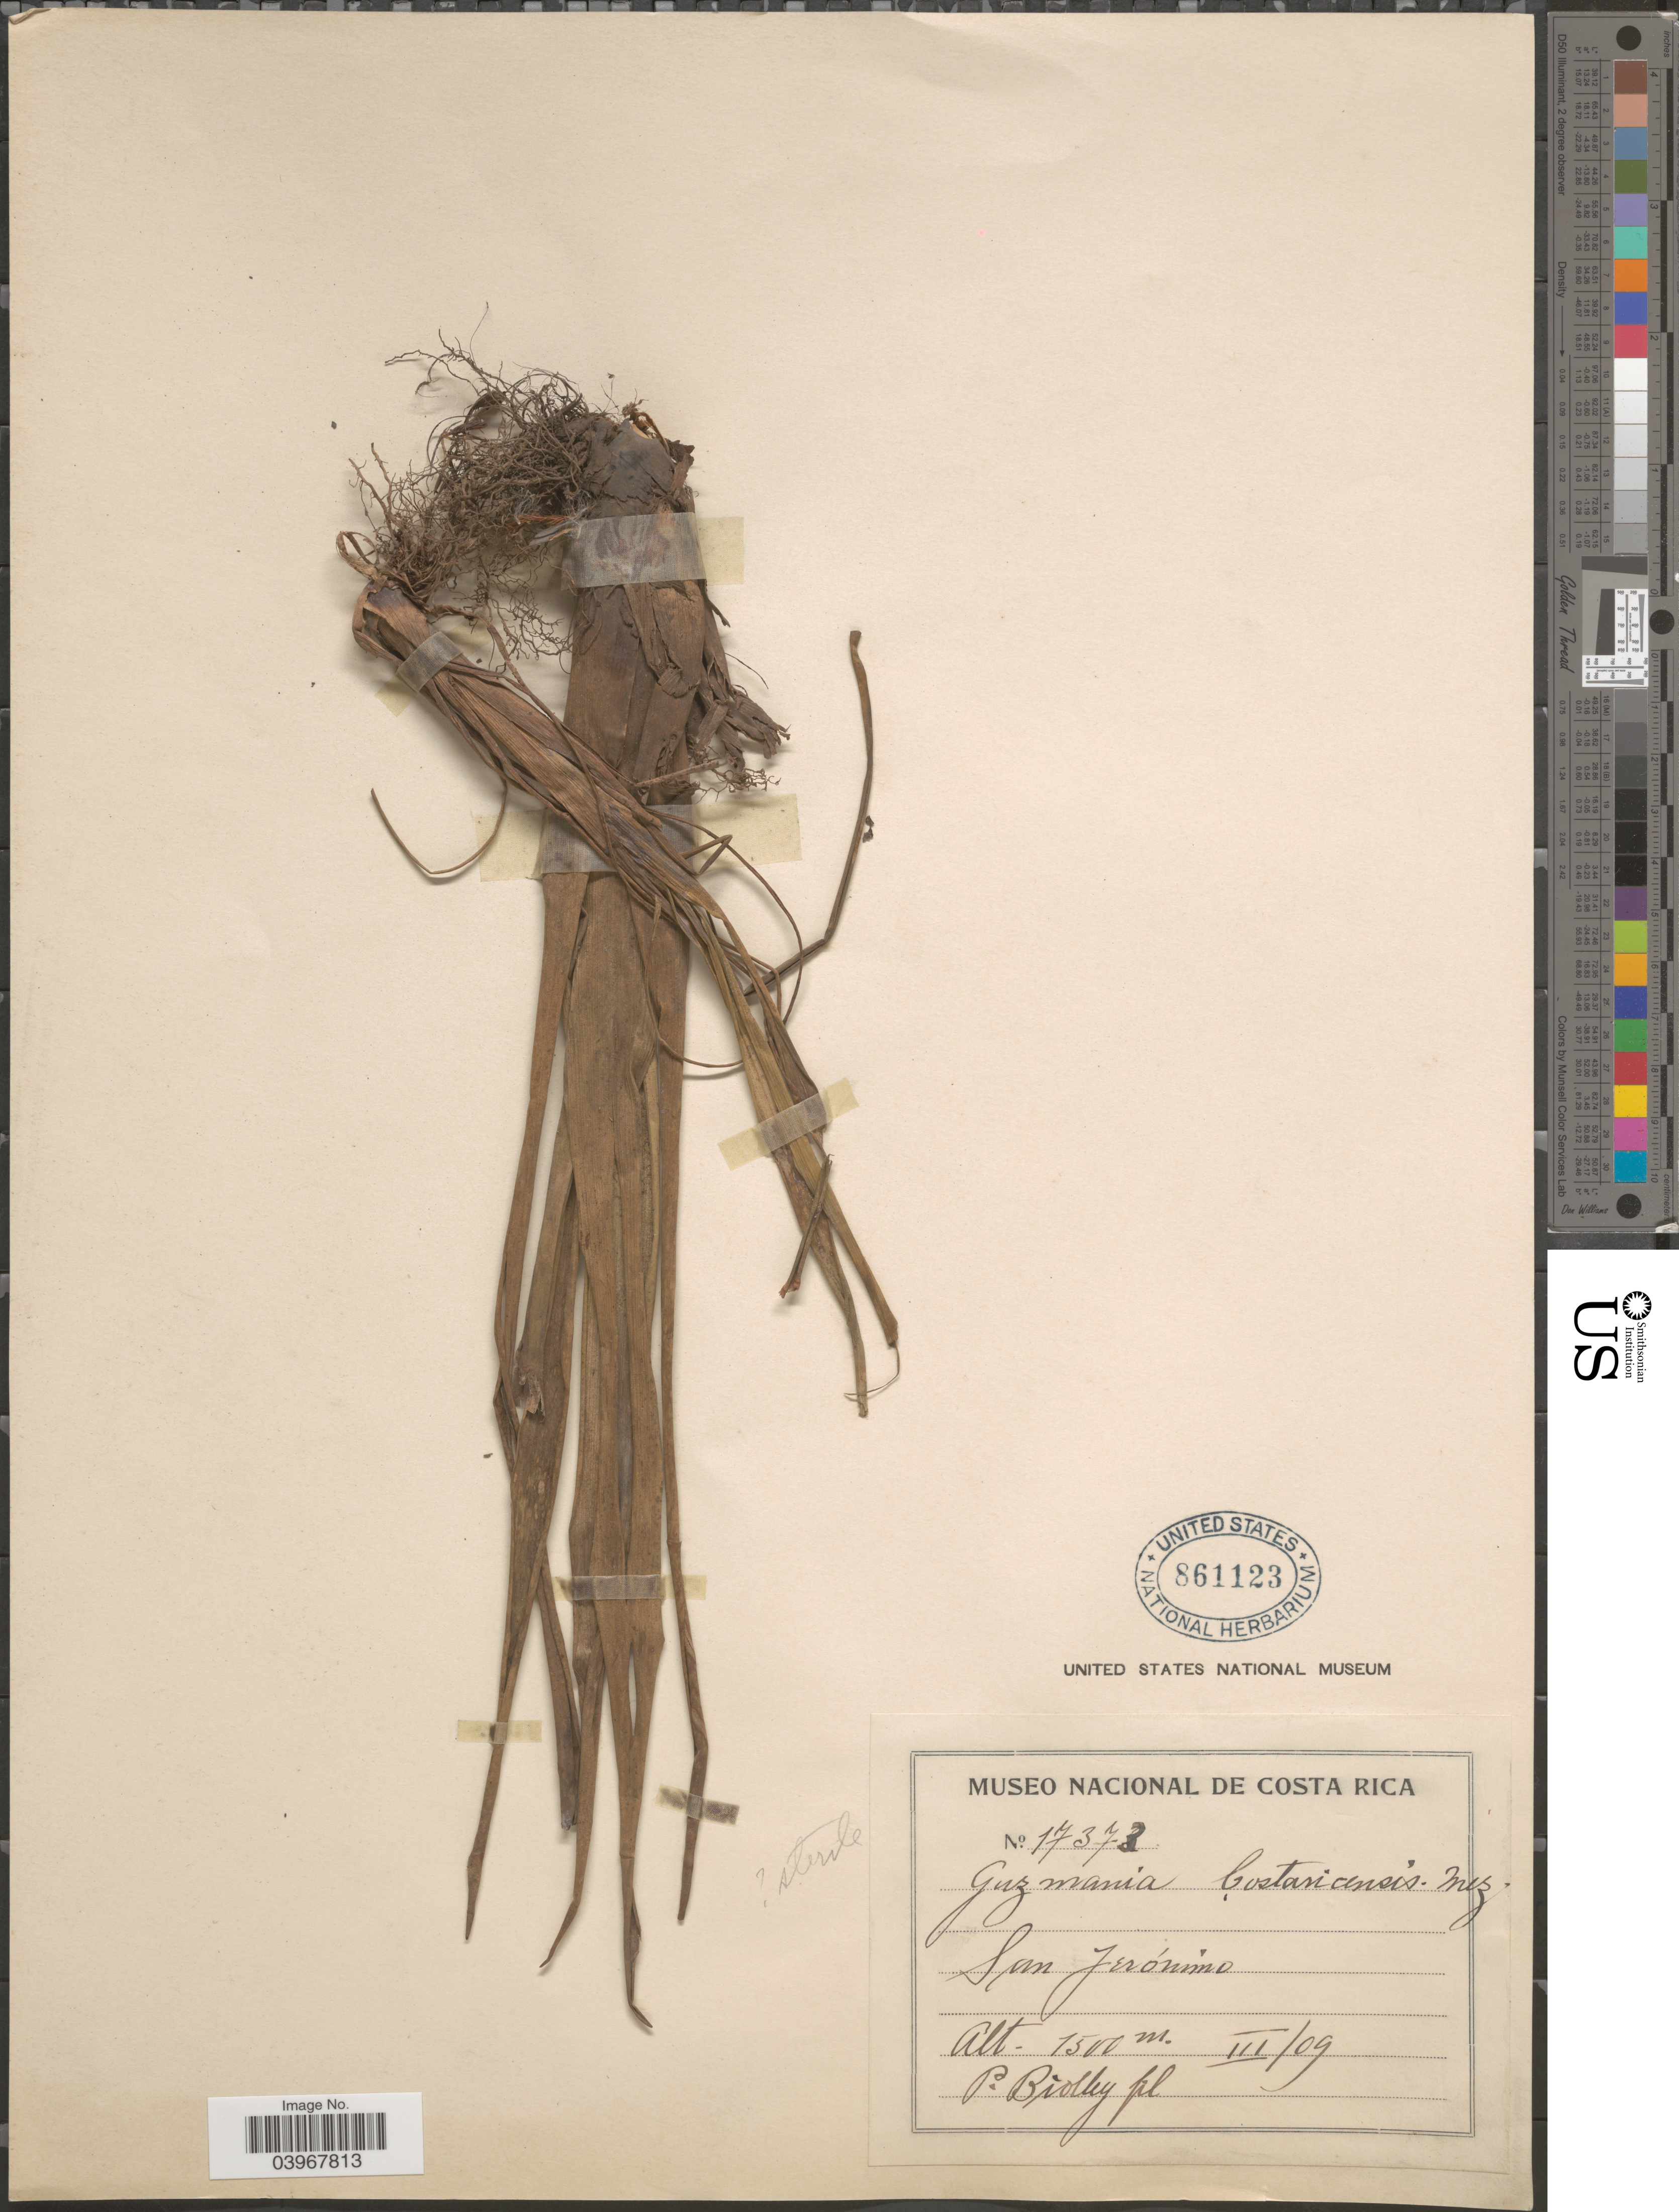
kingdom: Plantae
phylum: Tracheophyta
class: Liliopsida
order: Poales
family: Bromeliaceae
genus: Guzmania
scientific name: Guzmania costaricensis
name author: Mez & Wercklé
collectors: P. Biolley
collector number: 17373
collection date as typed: Transcribed d/m/y: /3/9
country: Costa Rica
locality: San Jerónimo.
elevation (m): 1500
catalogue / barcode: US 861123